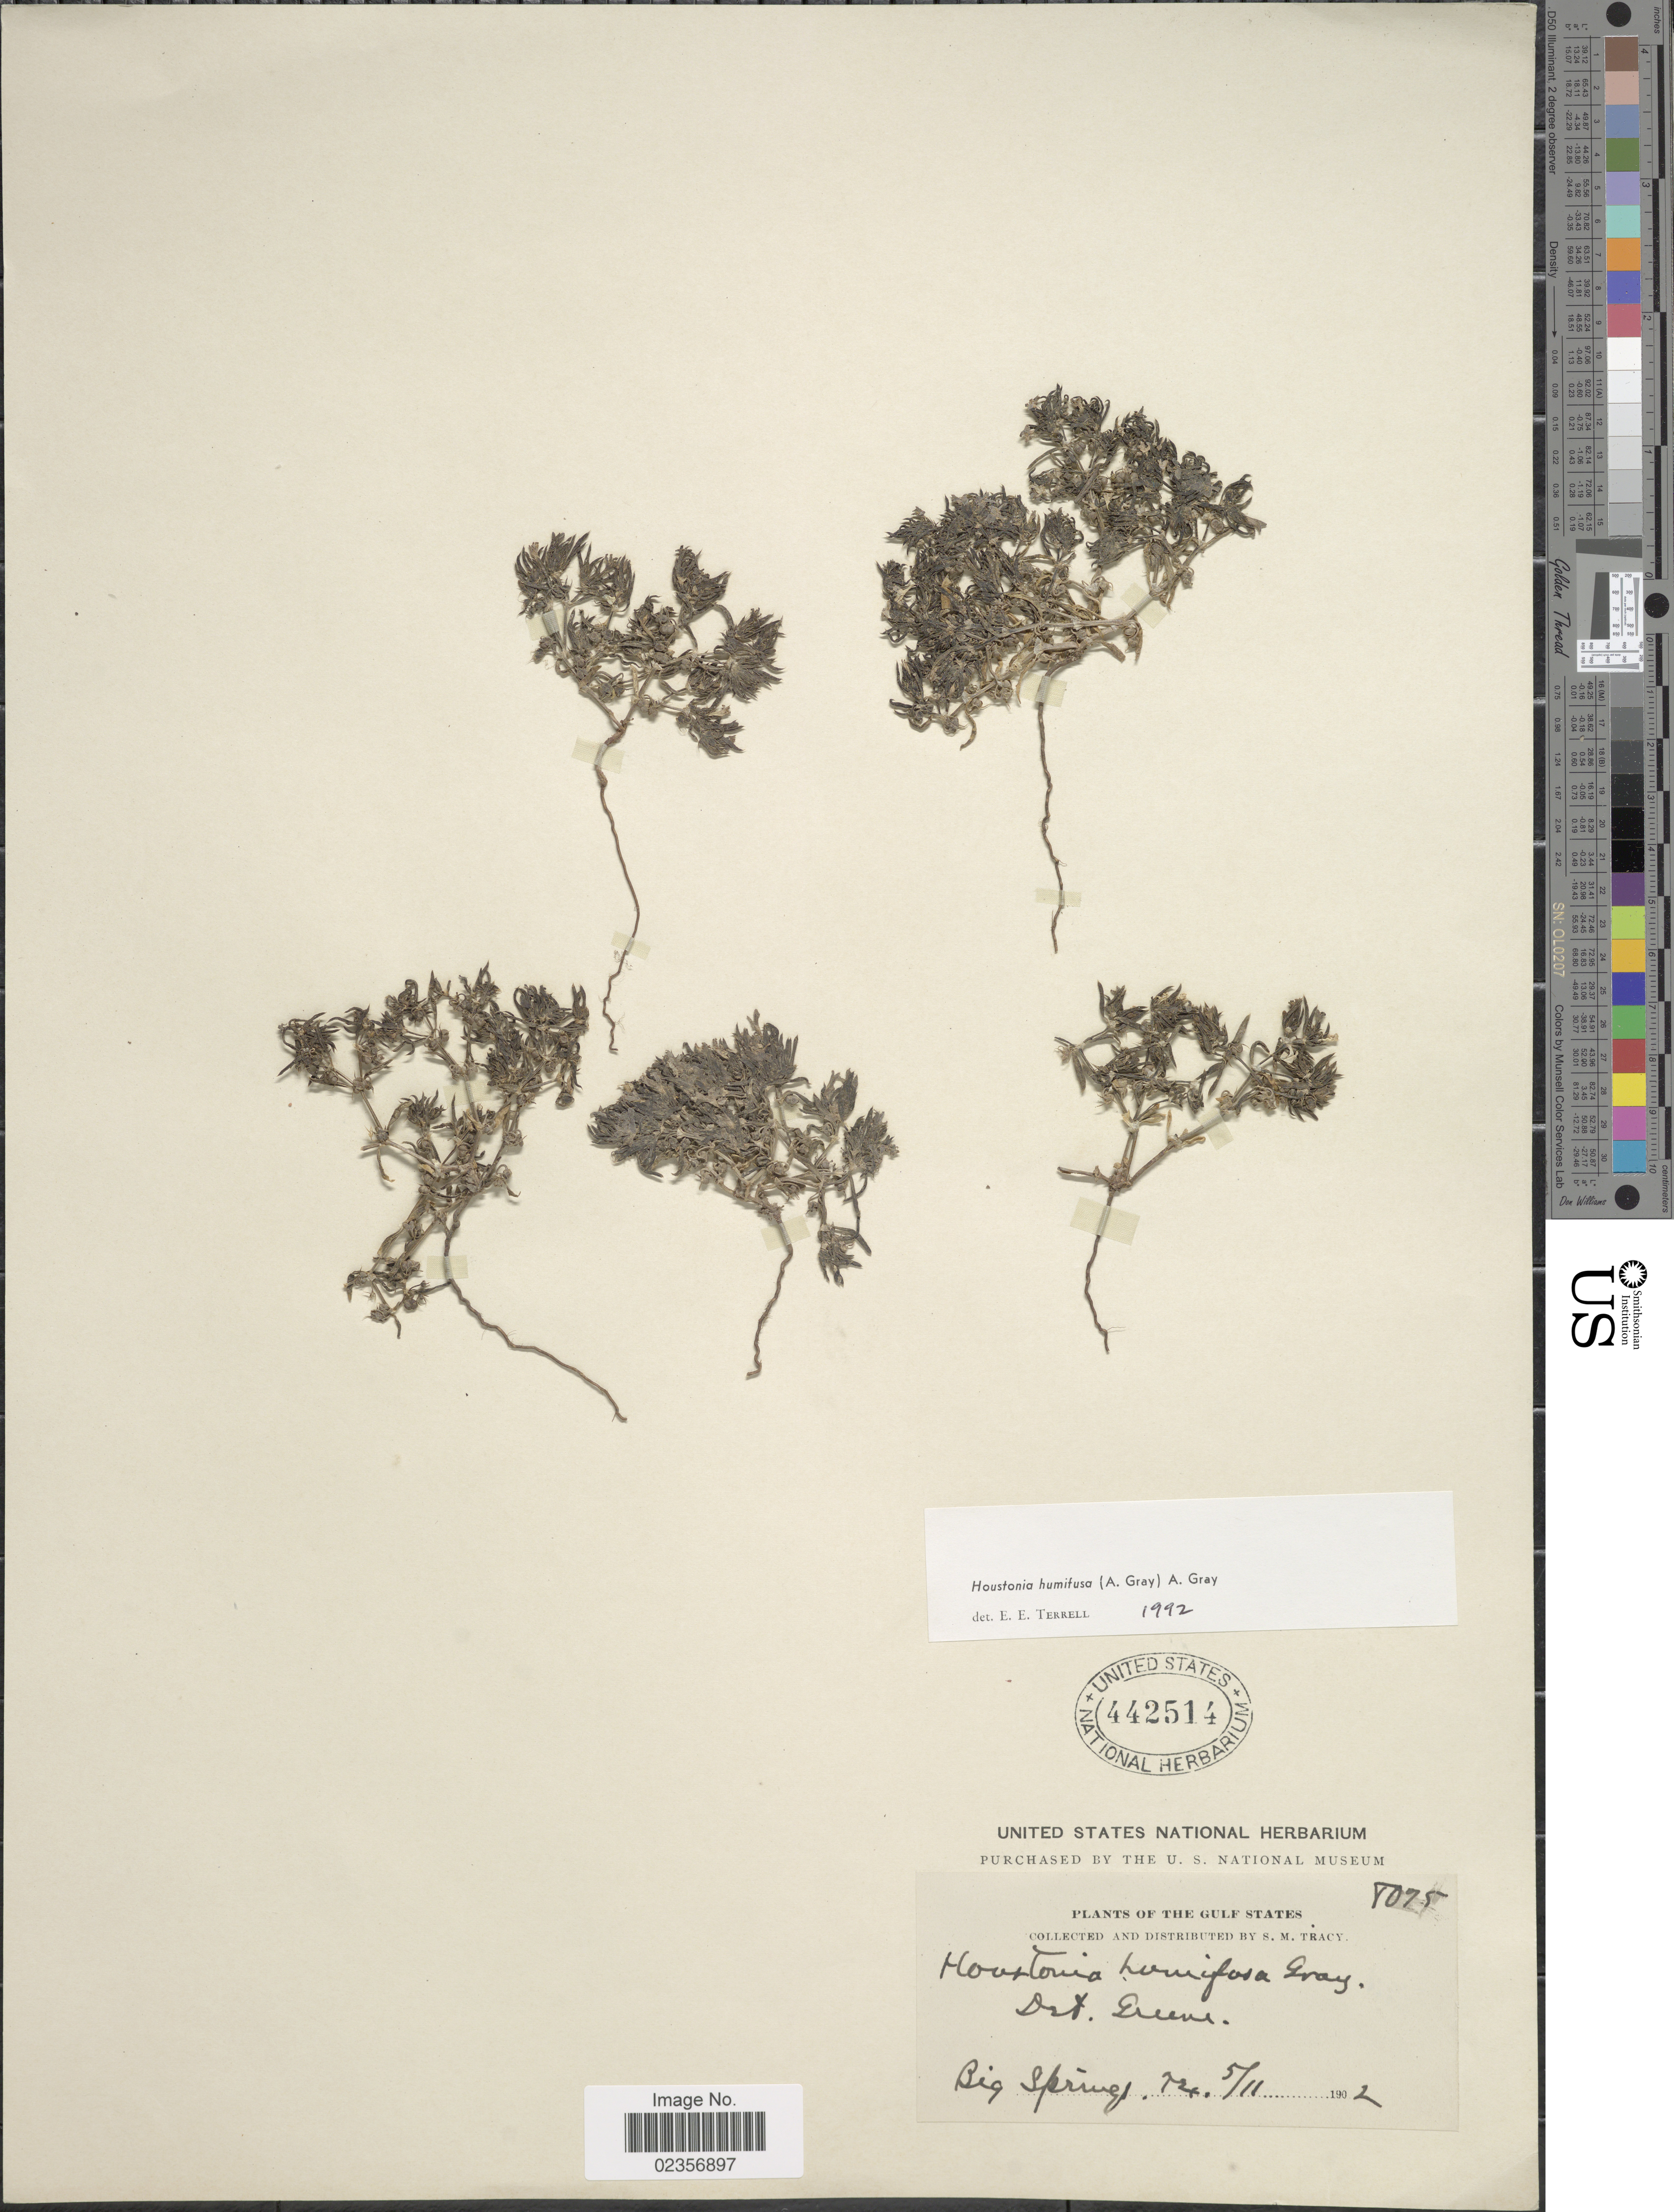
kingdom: Plantae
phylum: Tracheophyta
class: Magnoliopsida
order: Gentianales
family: Rubiaceae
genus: Houstonia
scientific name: Houstonia humifusa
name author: (A. Gray) A. Gray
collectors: S. M. Tracy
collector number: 8075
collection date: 1902-05-11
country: United States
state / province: Texas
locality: The Gulf States, Big Spring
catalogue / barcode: US 442514